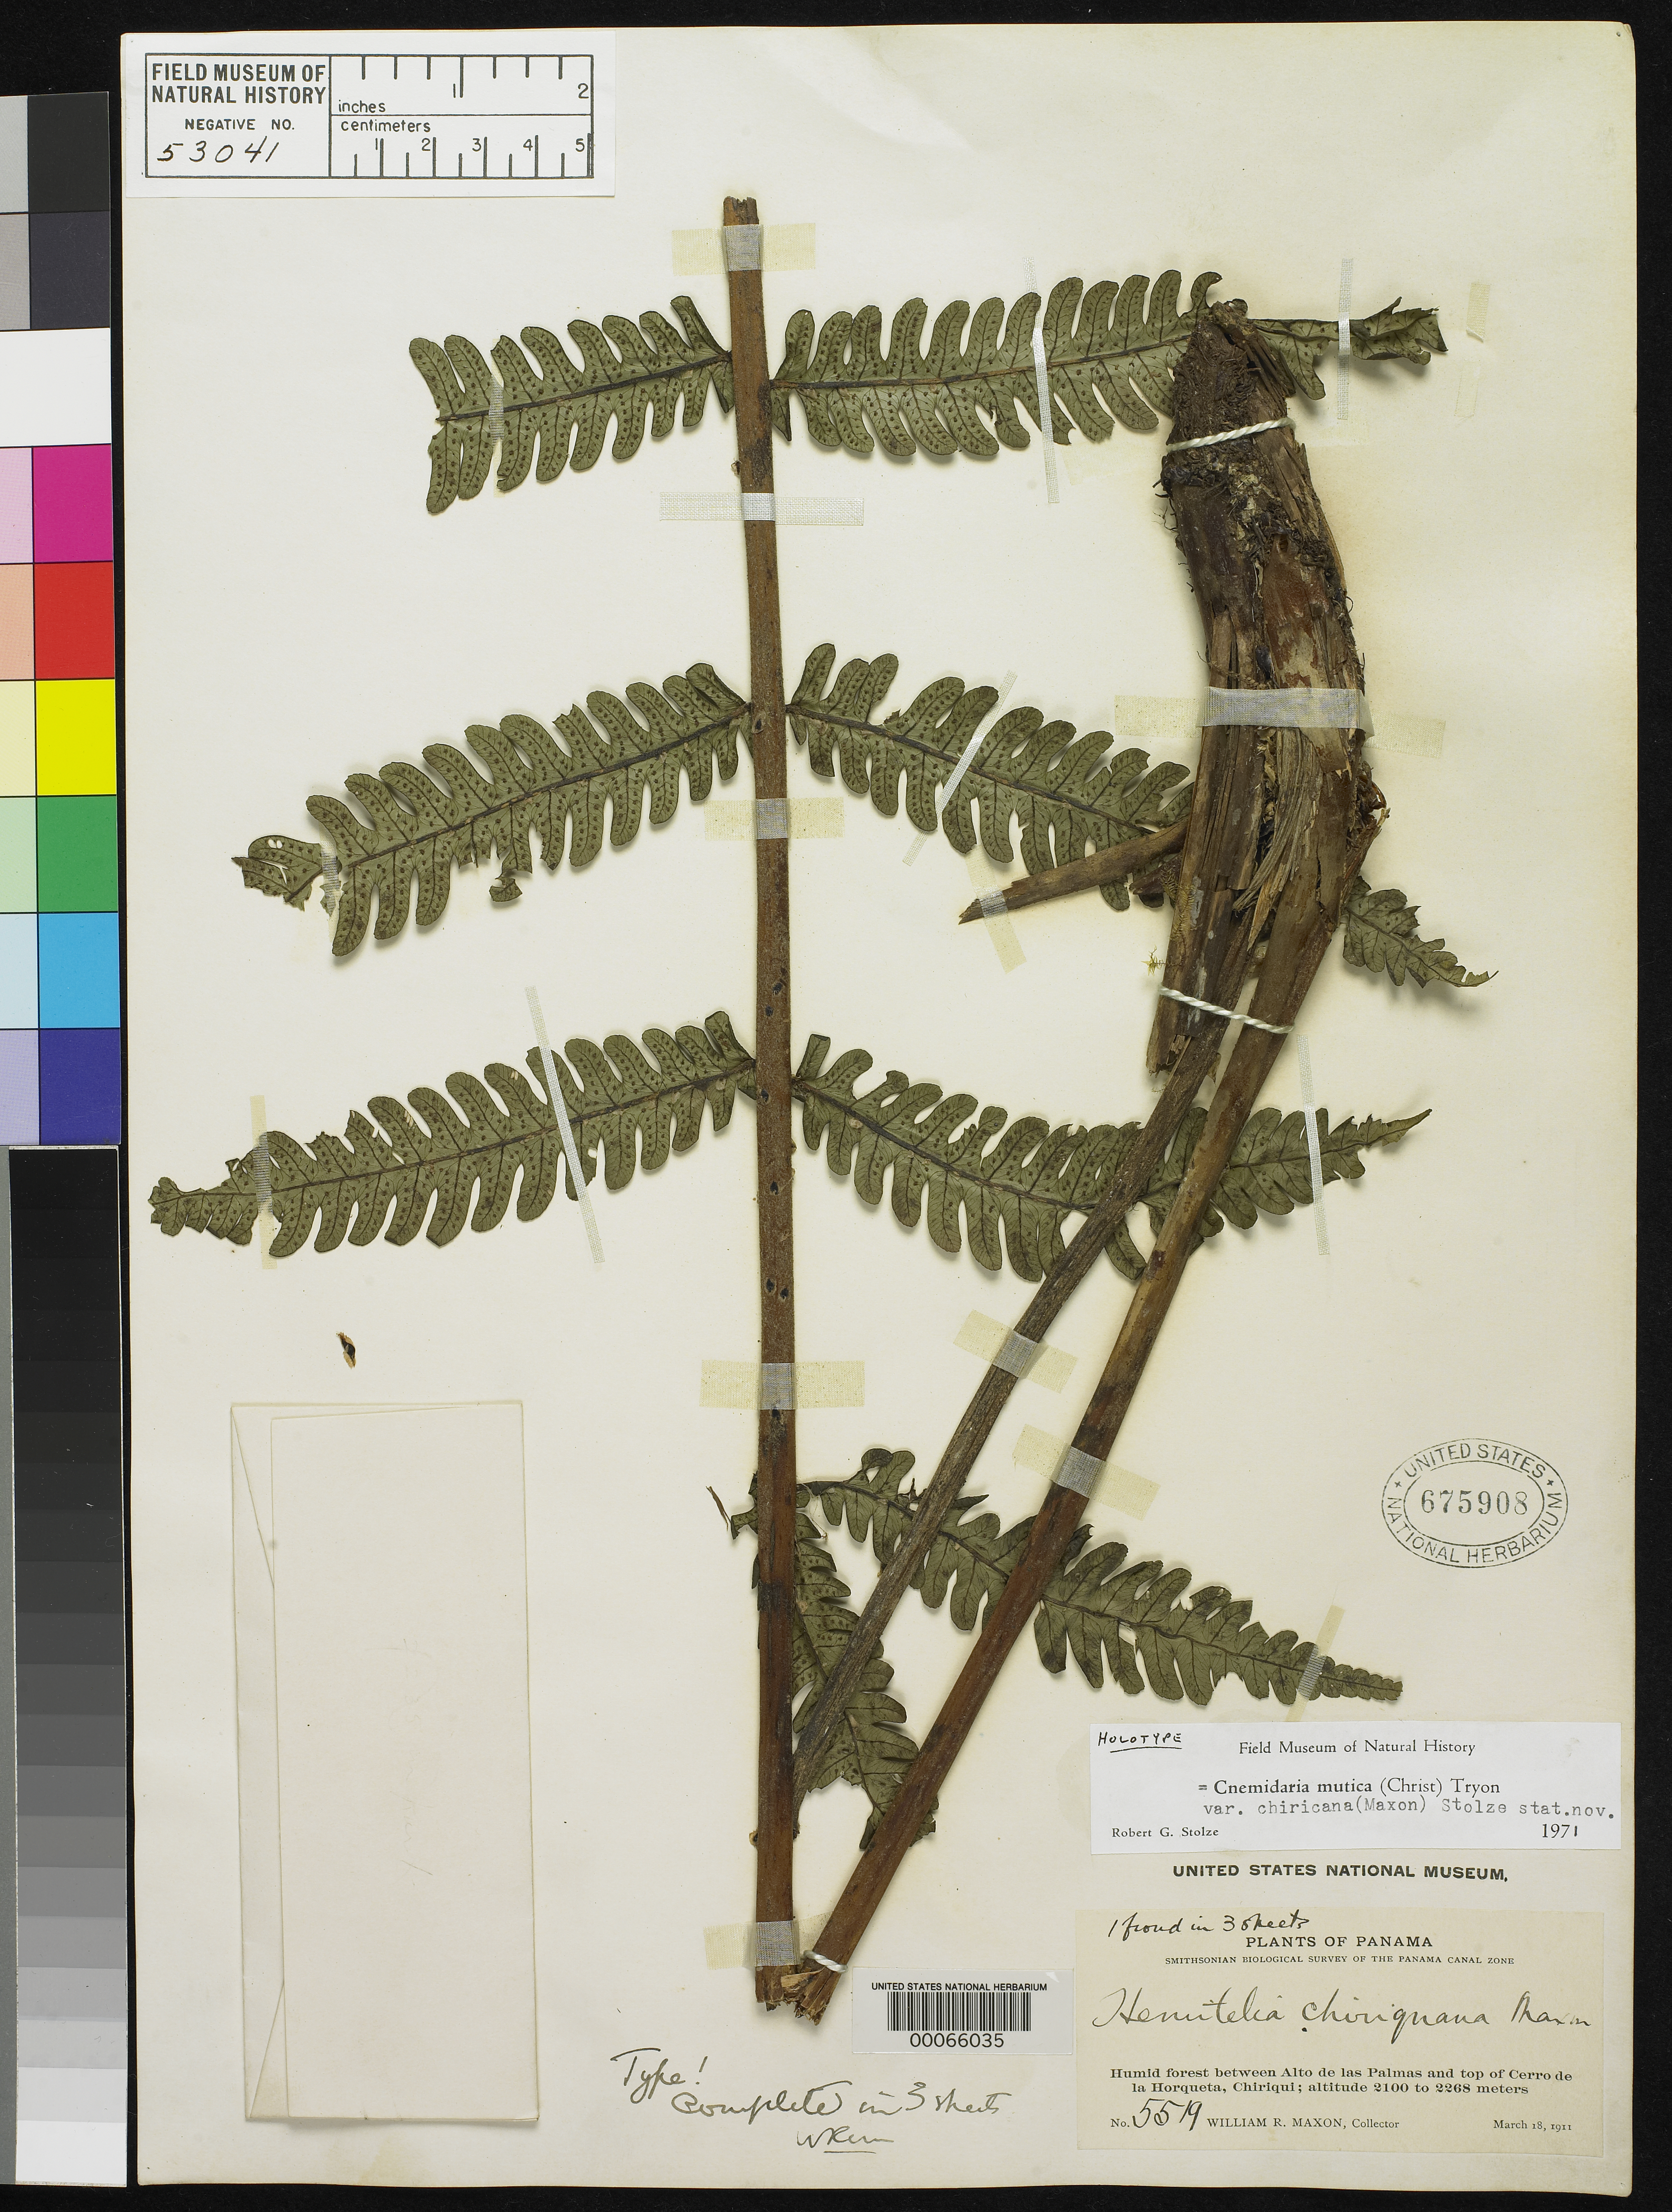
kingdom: Plantae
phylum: Tracheophyta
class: Polypodiopsida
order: Cyatheales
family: Cyatheaceae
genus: Hemitelia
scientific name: Hemitelia chiricana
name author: Maxon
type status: Holotype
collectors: W. R. Maxon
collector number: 5519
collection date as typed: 18 Mar 1911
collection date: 1911-03-18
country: Panama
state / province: Chiriquí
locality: Between Alto de Las Palmas & top of Cerro de La Horqueta.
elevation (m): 2100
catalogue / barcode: US 675908